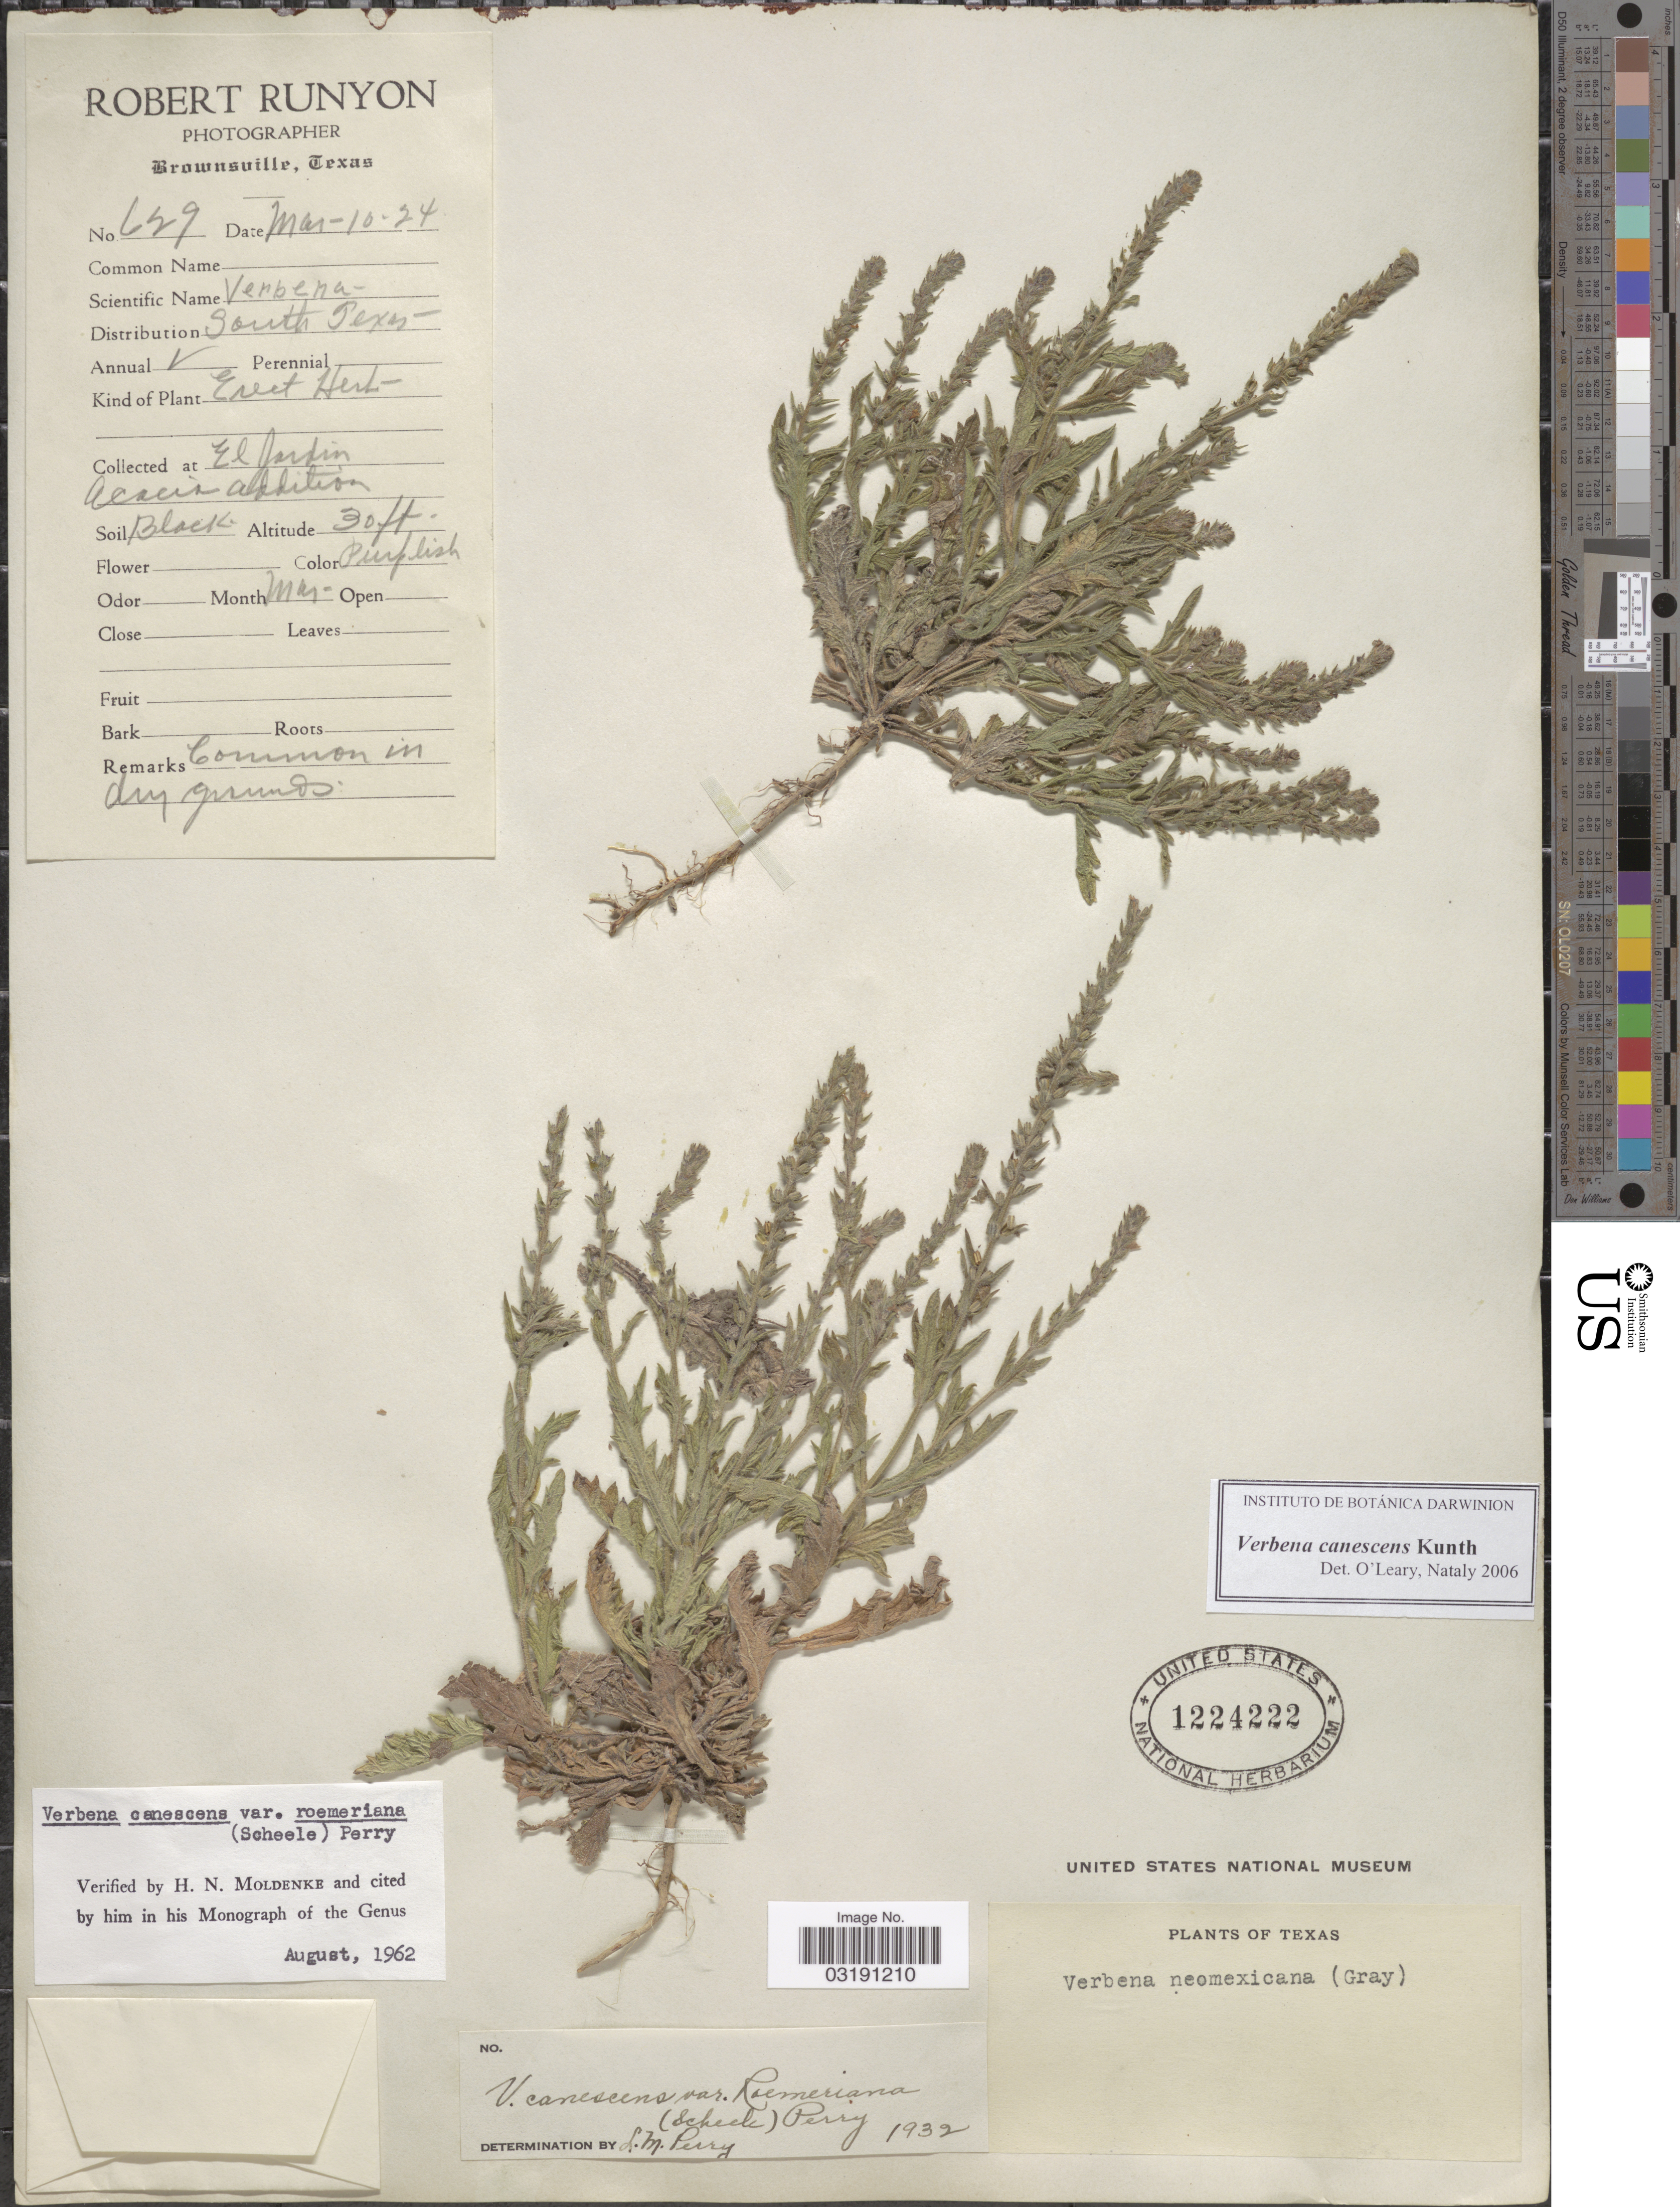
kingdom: Plantae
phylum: Tracheophyta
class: Magnoliopsida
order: Lamiales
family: Verbenaceae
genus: Verbena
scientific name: Verbena canescens var. roemeriana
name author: (Scheele) L.M. Perry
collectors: R. Runyon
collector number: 629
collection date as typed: Transcribed d/m/y: 10/3/24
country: United States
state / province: Texas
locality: El Jardin. Acacia Addition.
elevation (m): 9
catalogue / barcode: US 1224222